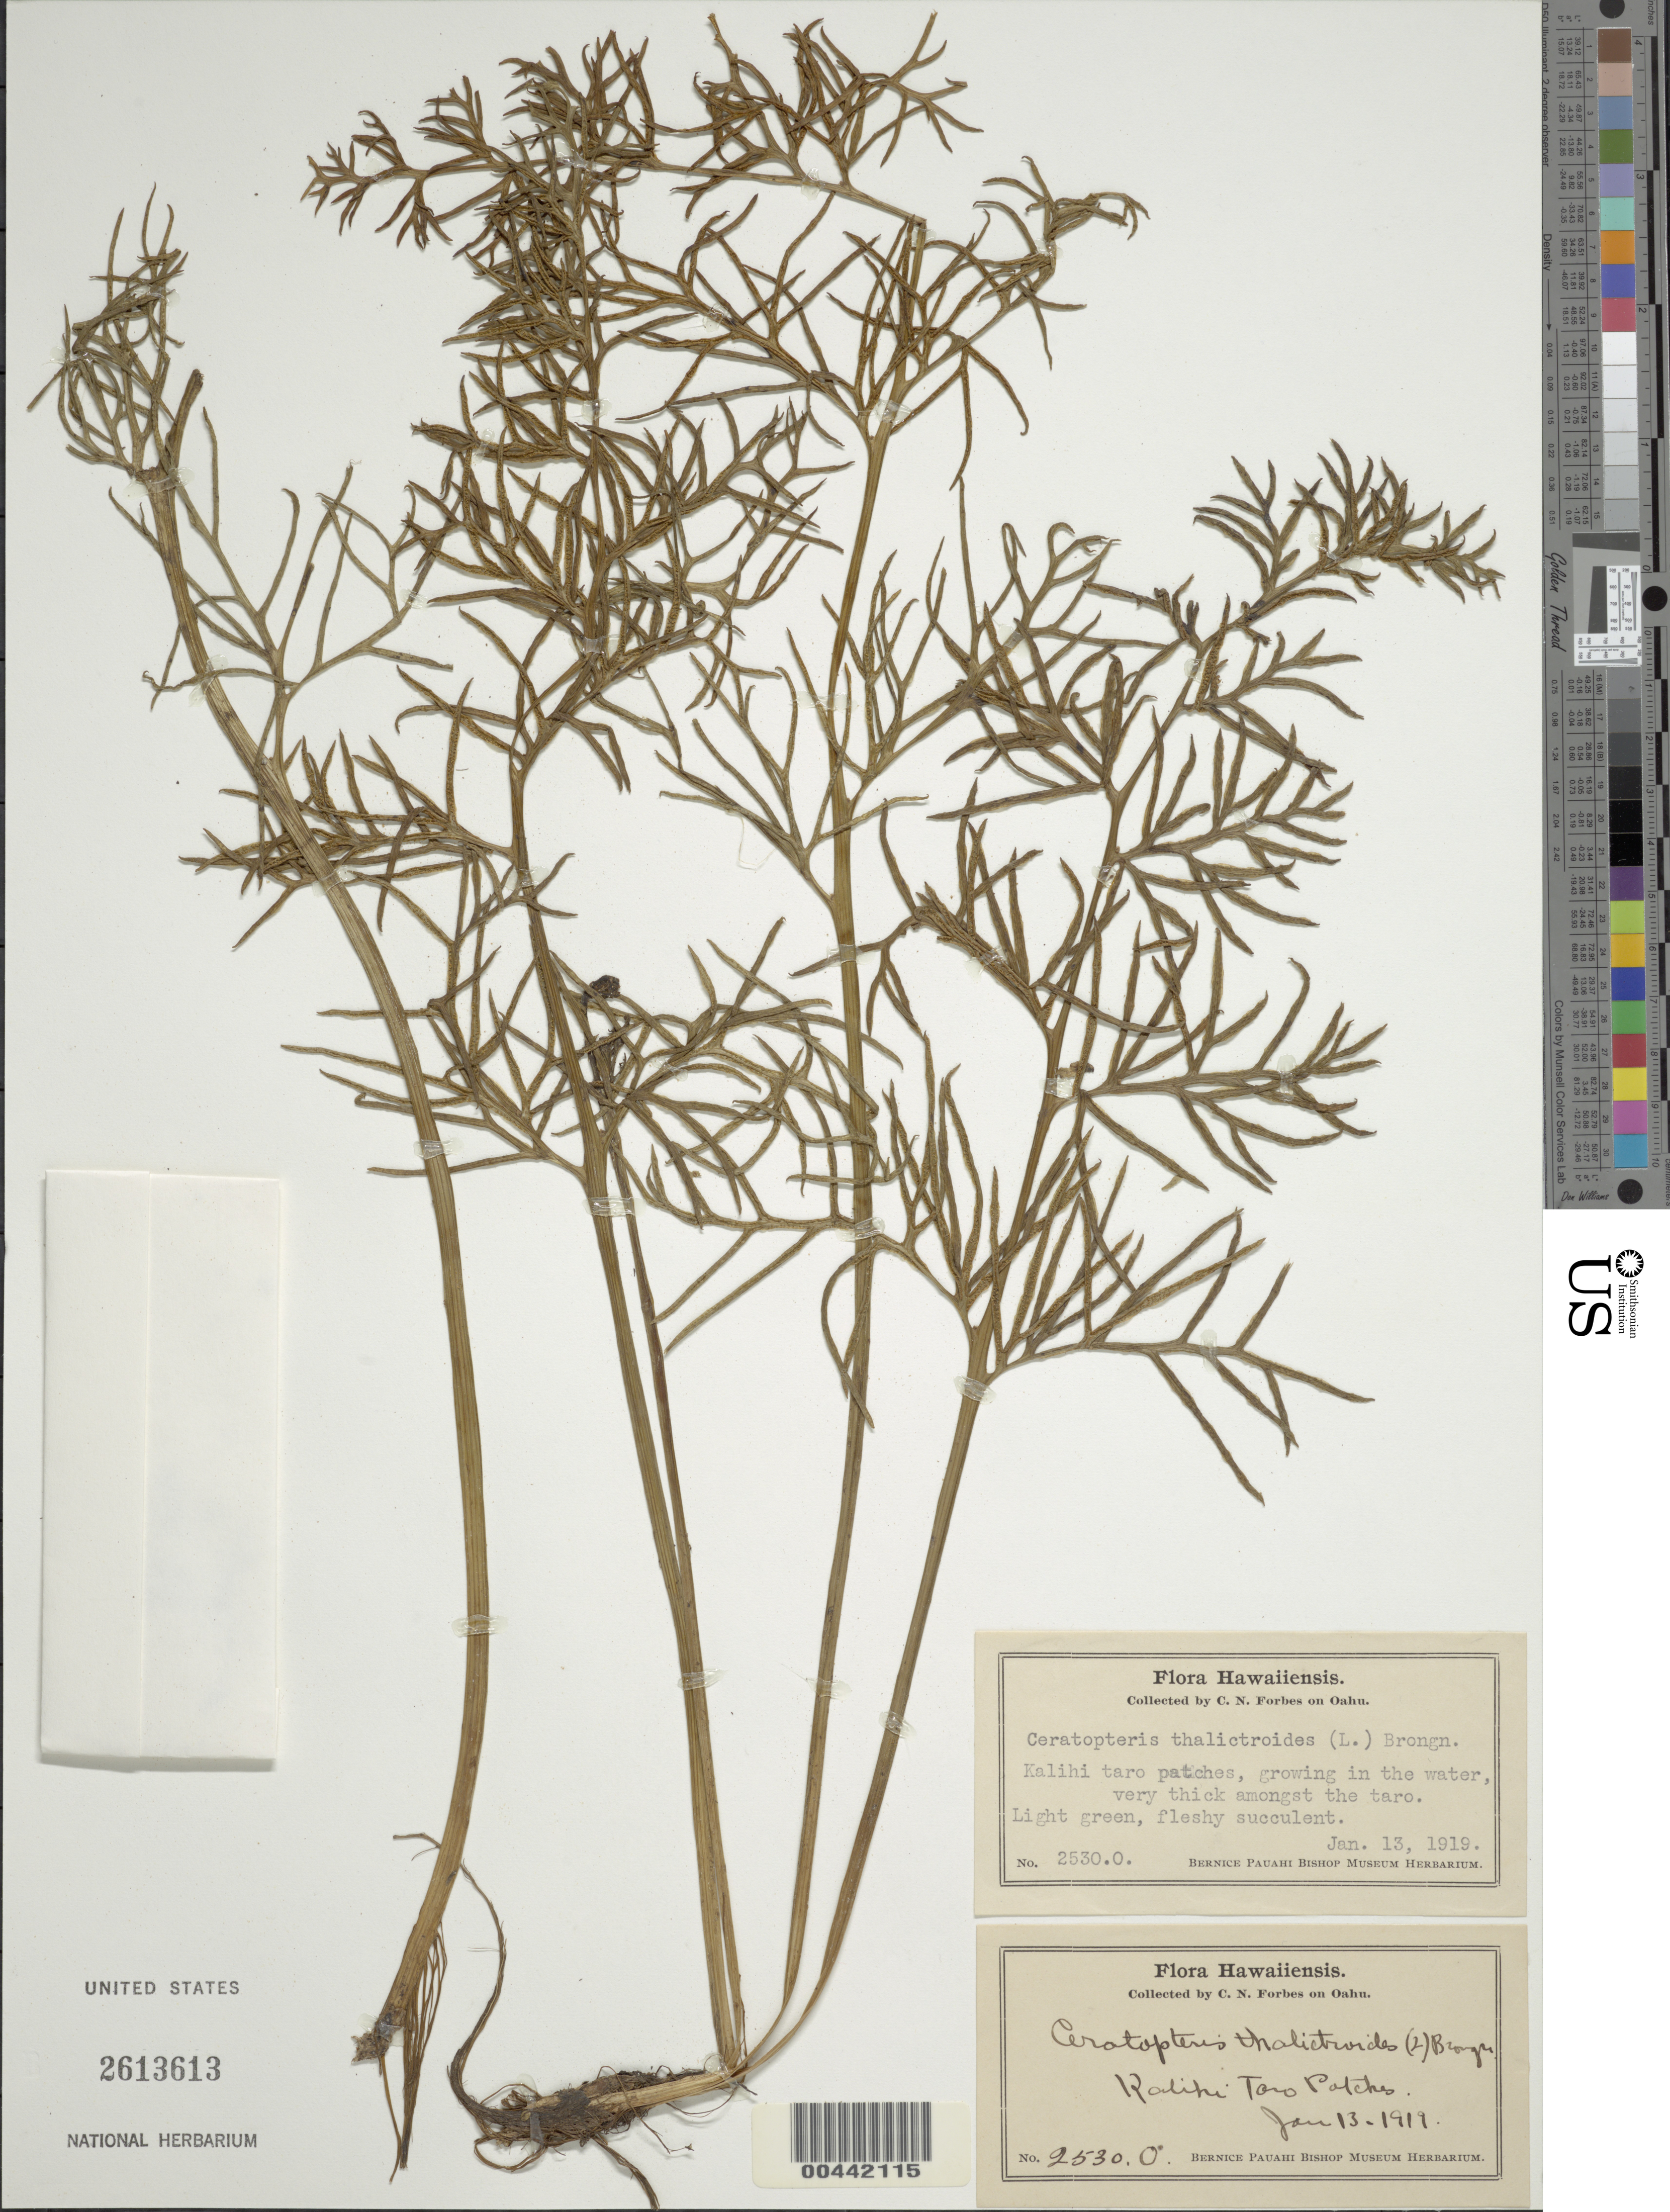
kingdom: Plantae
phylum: Tracheophyta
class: Polypodiopsida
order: Polypodiales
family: Pteridaceae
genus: Ceratopteris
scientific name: Ceratopteris thalictroides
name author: (L.) Brongn.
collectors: C. N. Forbes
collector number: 2530.O.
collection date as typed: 13 Jan 1919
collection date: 1919-01-13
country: United States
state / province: Hawaii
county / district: Honolulu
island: Oahu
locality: Kalihi taro patches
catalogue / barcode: US 2613613